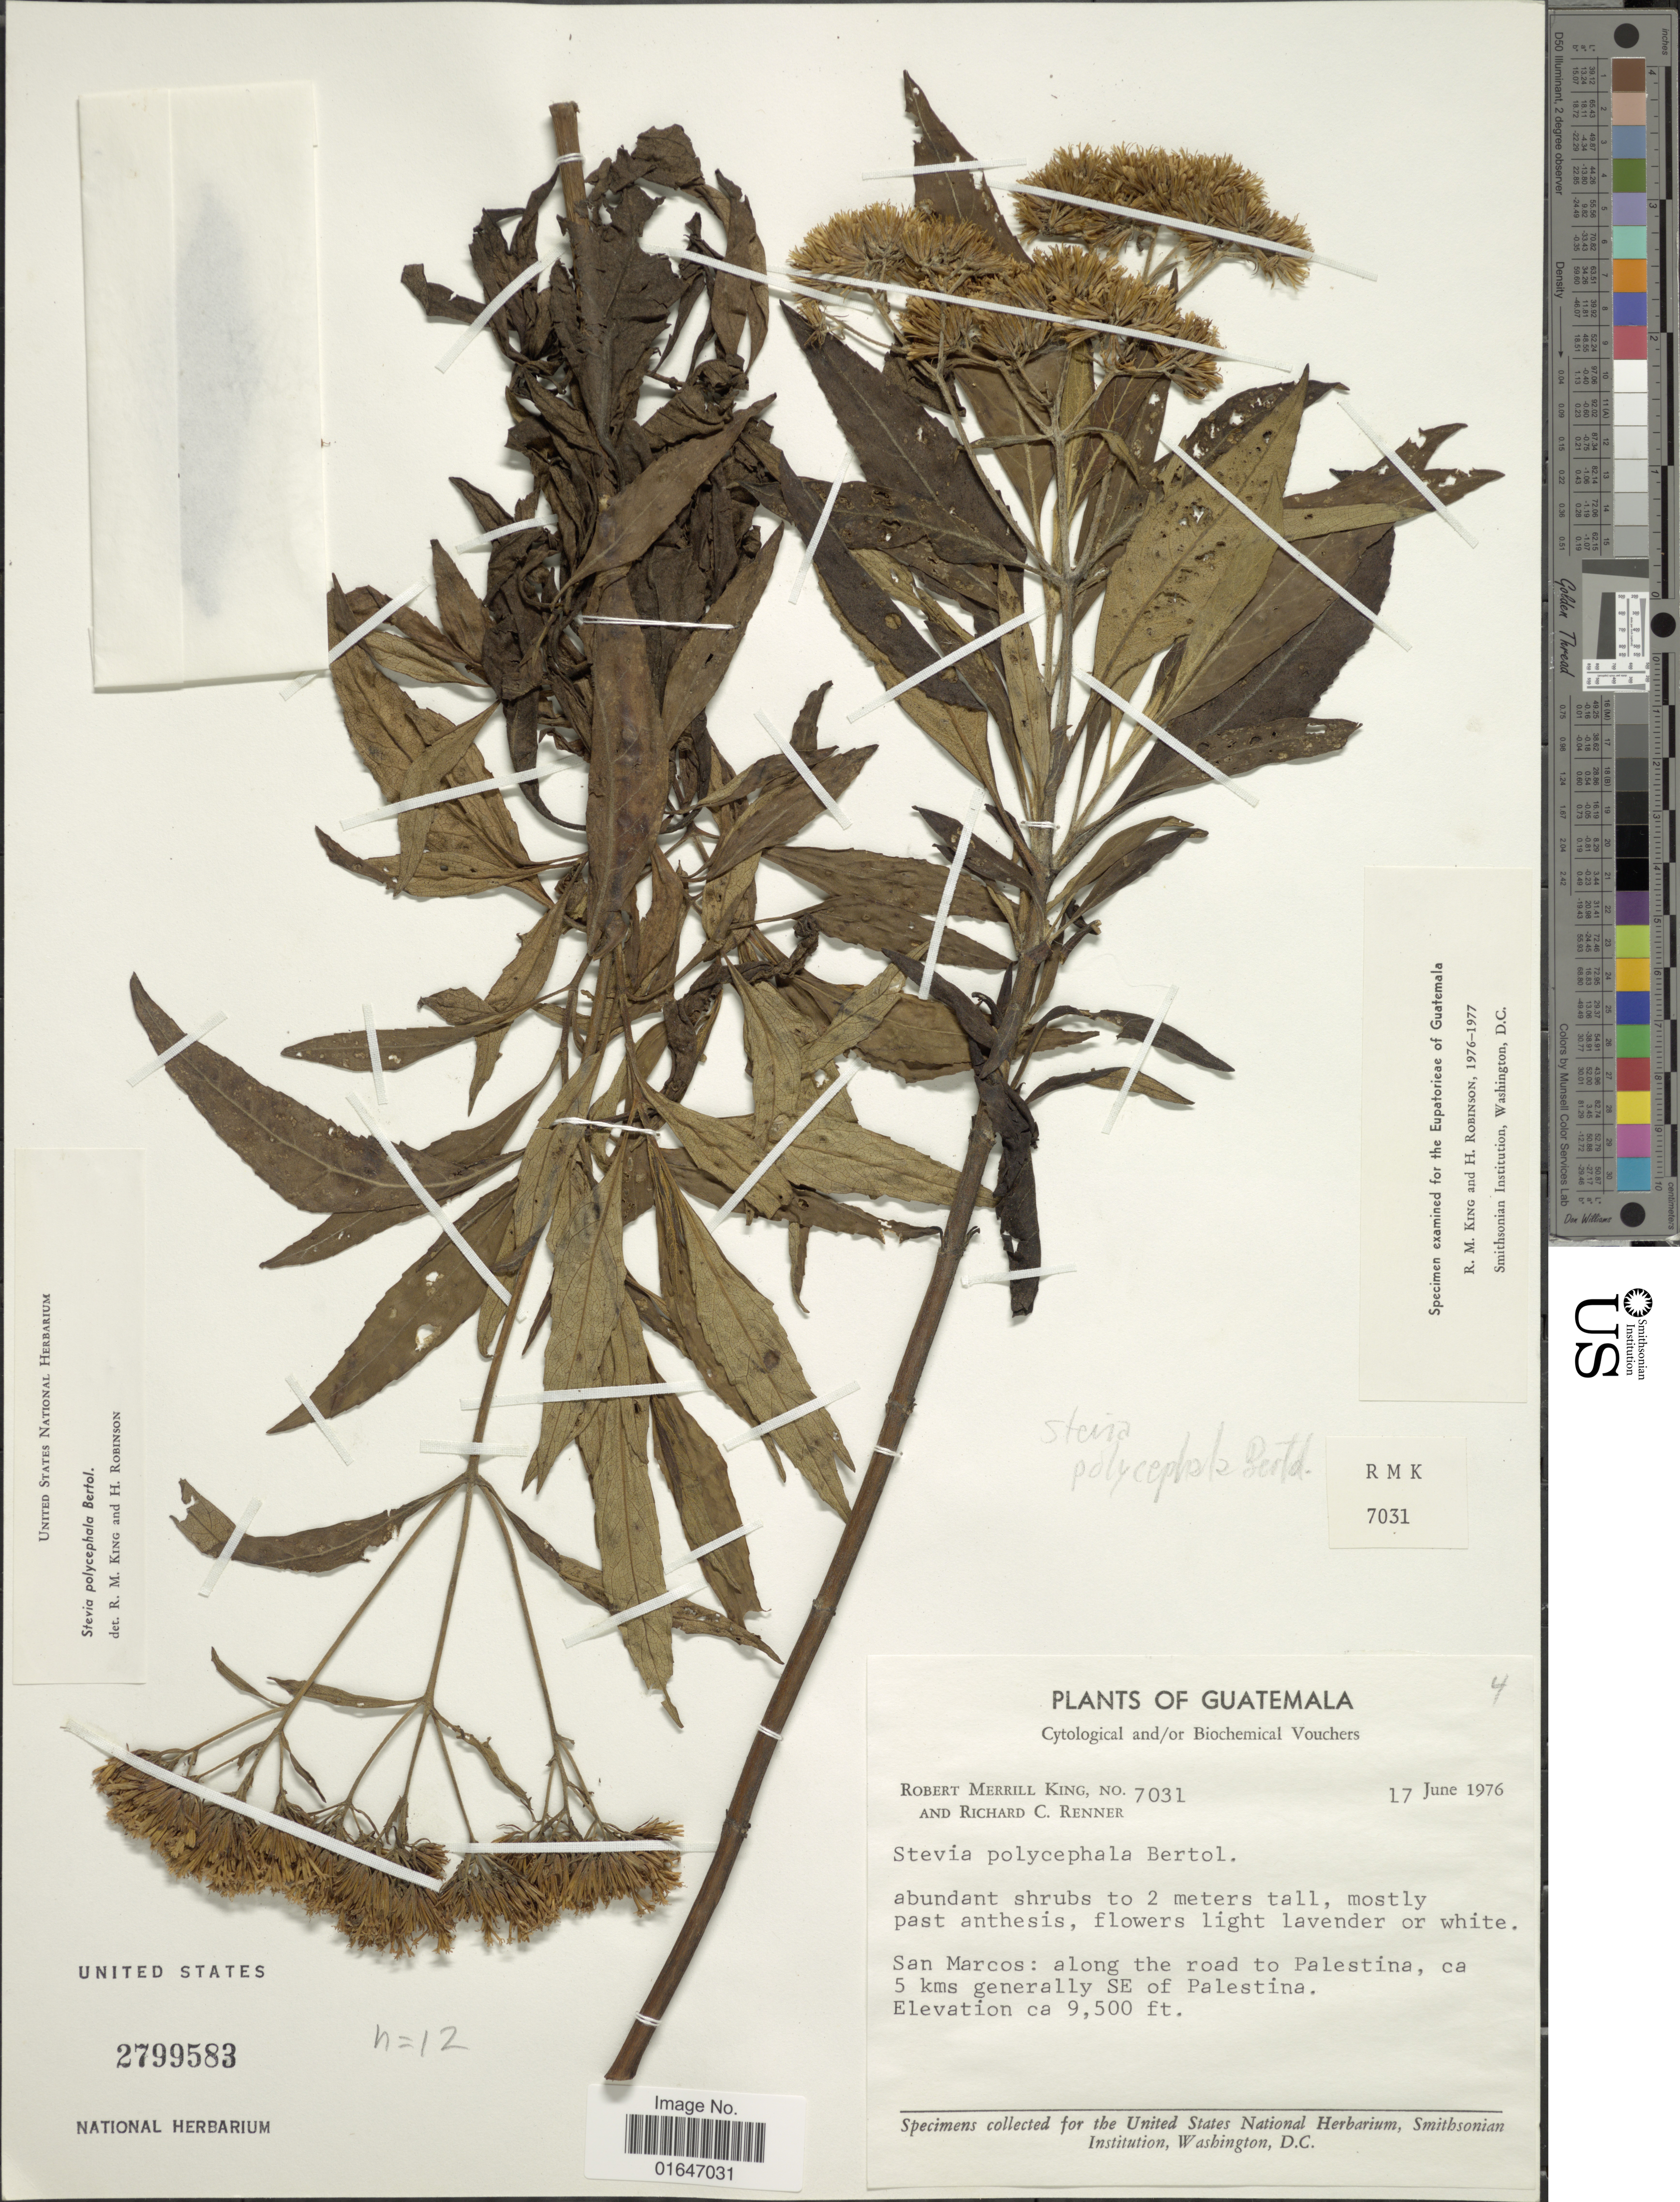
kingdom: Plantae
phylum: Tracheophyta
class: Magnoliopsida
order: Asterales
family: Asteraceae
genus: Stevia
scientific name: Stevia polycephala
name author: Bertoloni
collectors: R. M. King & R. C. Renner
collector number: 7031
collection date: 1967-06-17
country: Guatemala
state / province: San Marcos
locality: Along the road to Palestina, ca 5 kms generally SE of Palestina.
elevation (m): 2896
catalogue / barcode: US 2799583